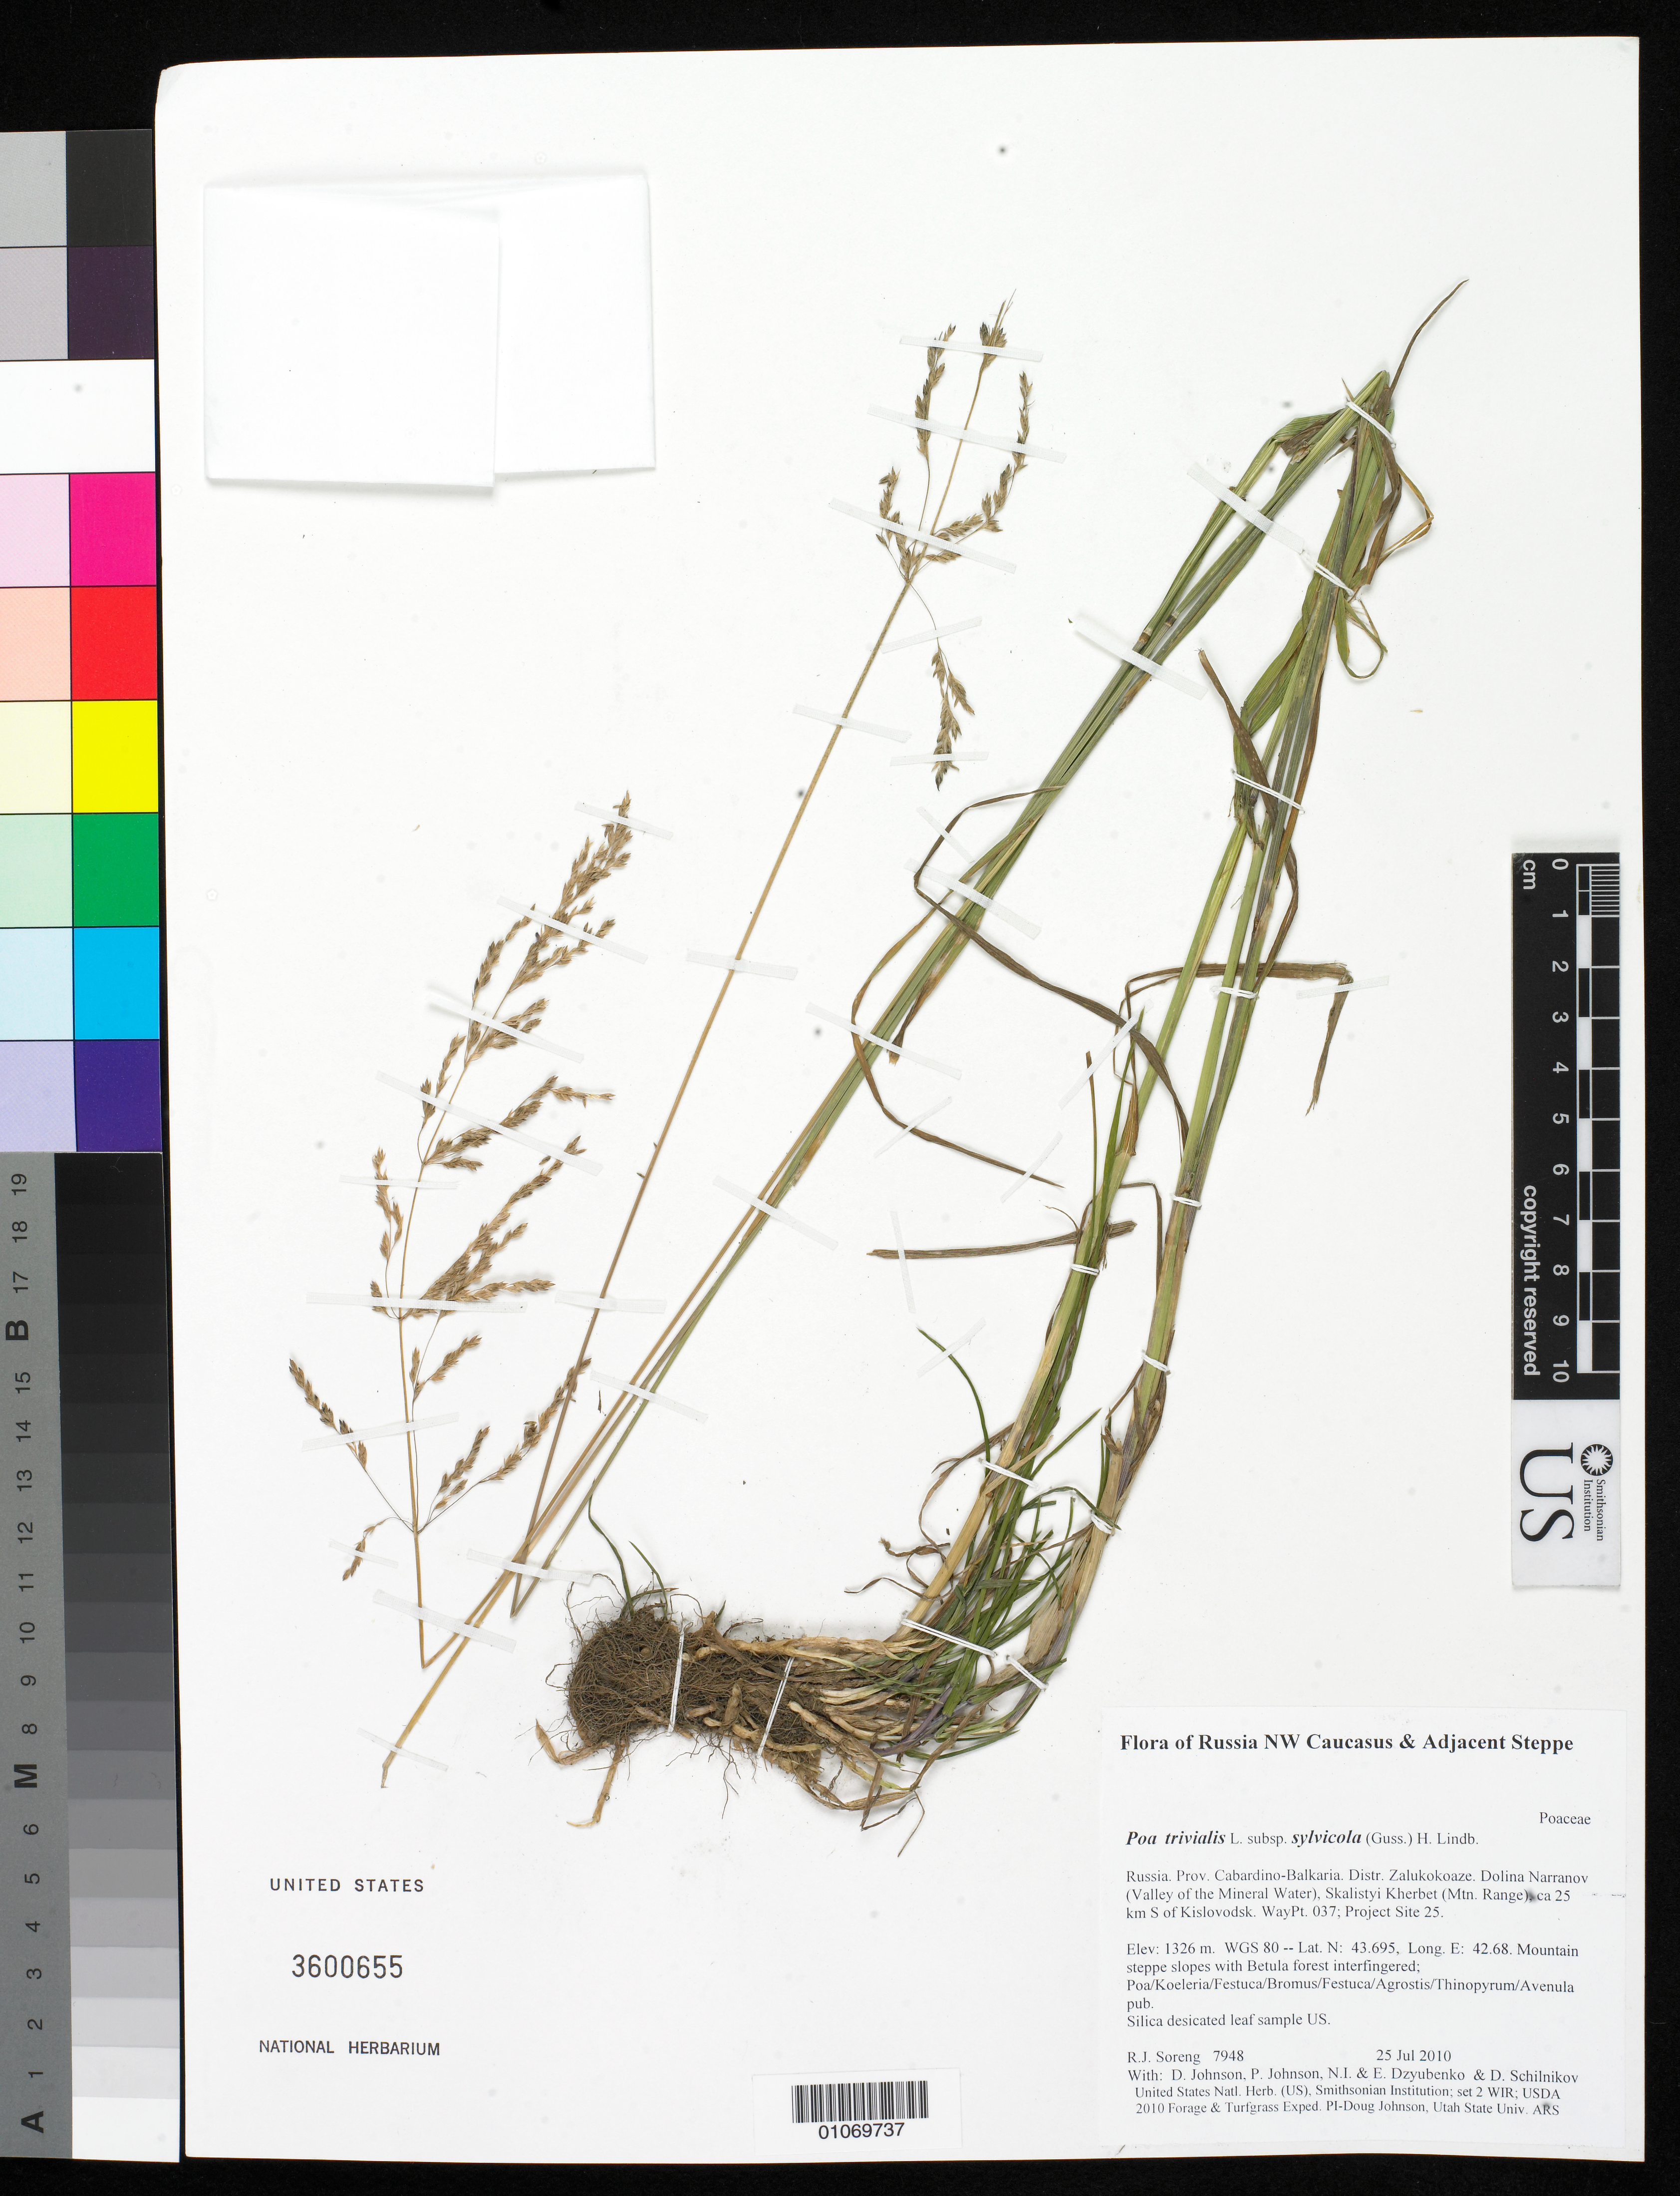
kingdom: Plantae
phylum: Tracheophyta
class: Liliopsida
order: Poales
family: Poaceae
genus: Poa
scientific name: Poa trivialis subsp. sylvicola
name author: (Gussone) H. Lindb.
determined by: Soreng, Robert J., Research Associate (BOT), Smithsonian Institution - National Museum of Natural History (UNITED STATES)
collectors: R. J. Soreng, D. Johnson, P. Johnson, N. Dzyubenko, E. Dzyubenko & D. Schilnikov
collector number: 7948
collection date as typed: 25 Jul 2010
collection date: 2010-07-25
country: Russian Federation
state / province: Kabardino-Balkar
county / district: Zalukokoaze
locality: Dolina Narranov (Valley of the Mineral Water), Skalistyi Kherbet (Mtn. Range), ca 25 km S of Kislovodsk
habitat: Mountain steppe slopes with Betula forest interfingered; Poa/Koeleria/Festuca/Bromus/Festuca/Agrostis/Thinopyrum/Avenula pub.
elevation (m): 1326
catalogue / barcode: US 3600655